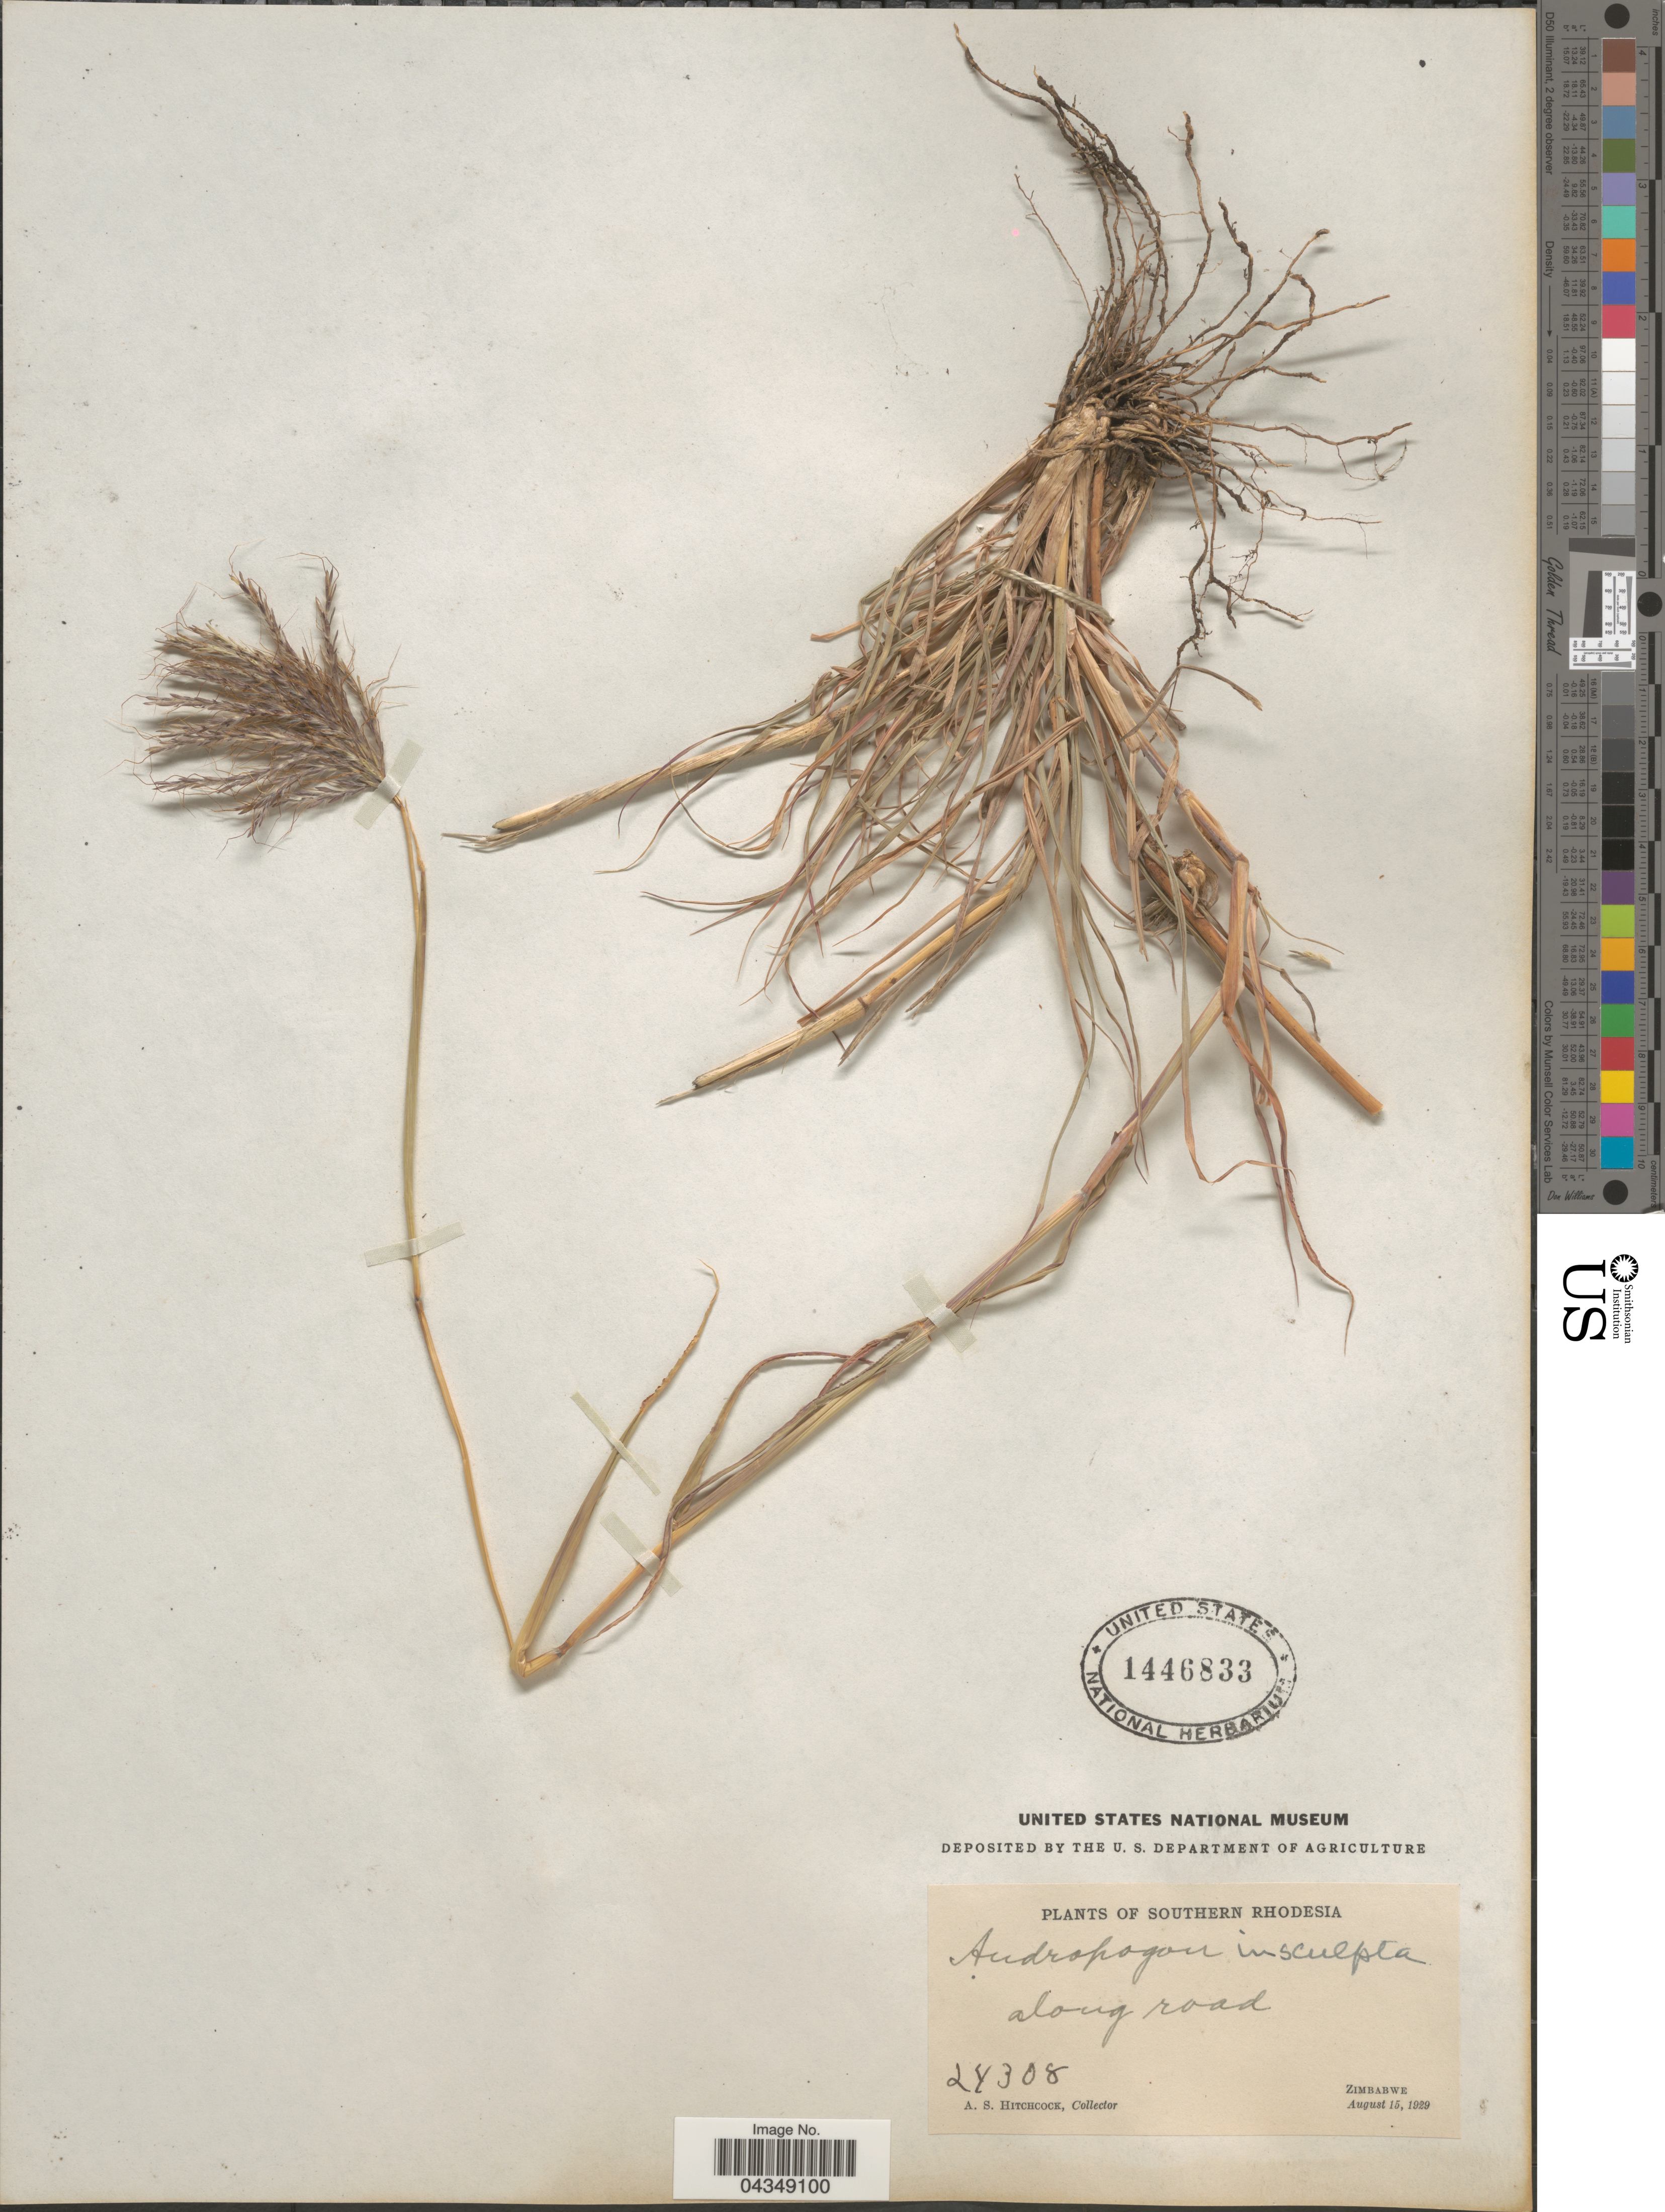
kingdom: Plantae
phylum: Tracheophyta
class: Liliopsida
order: Poales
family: Poaceae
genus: Bothriochloa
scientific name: Bothriochloa insculpta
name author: (Hochst. ex A. Rich.) A. Camus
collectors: A. S. Hitchcock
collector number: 24308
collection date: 1929-08-15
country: Zimbabwe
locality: Southern Rhodesia.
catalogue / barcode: US 1446833